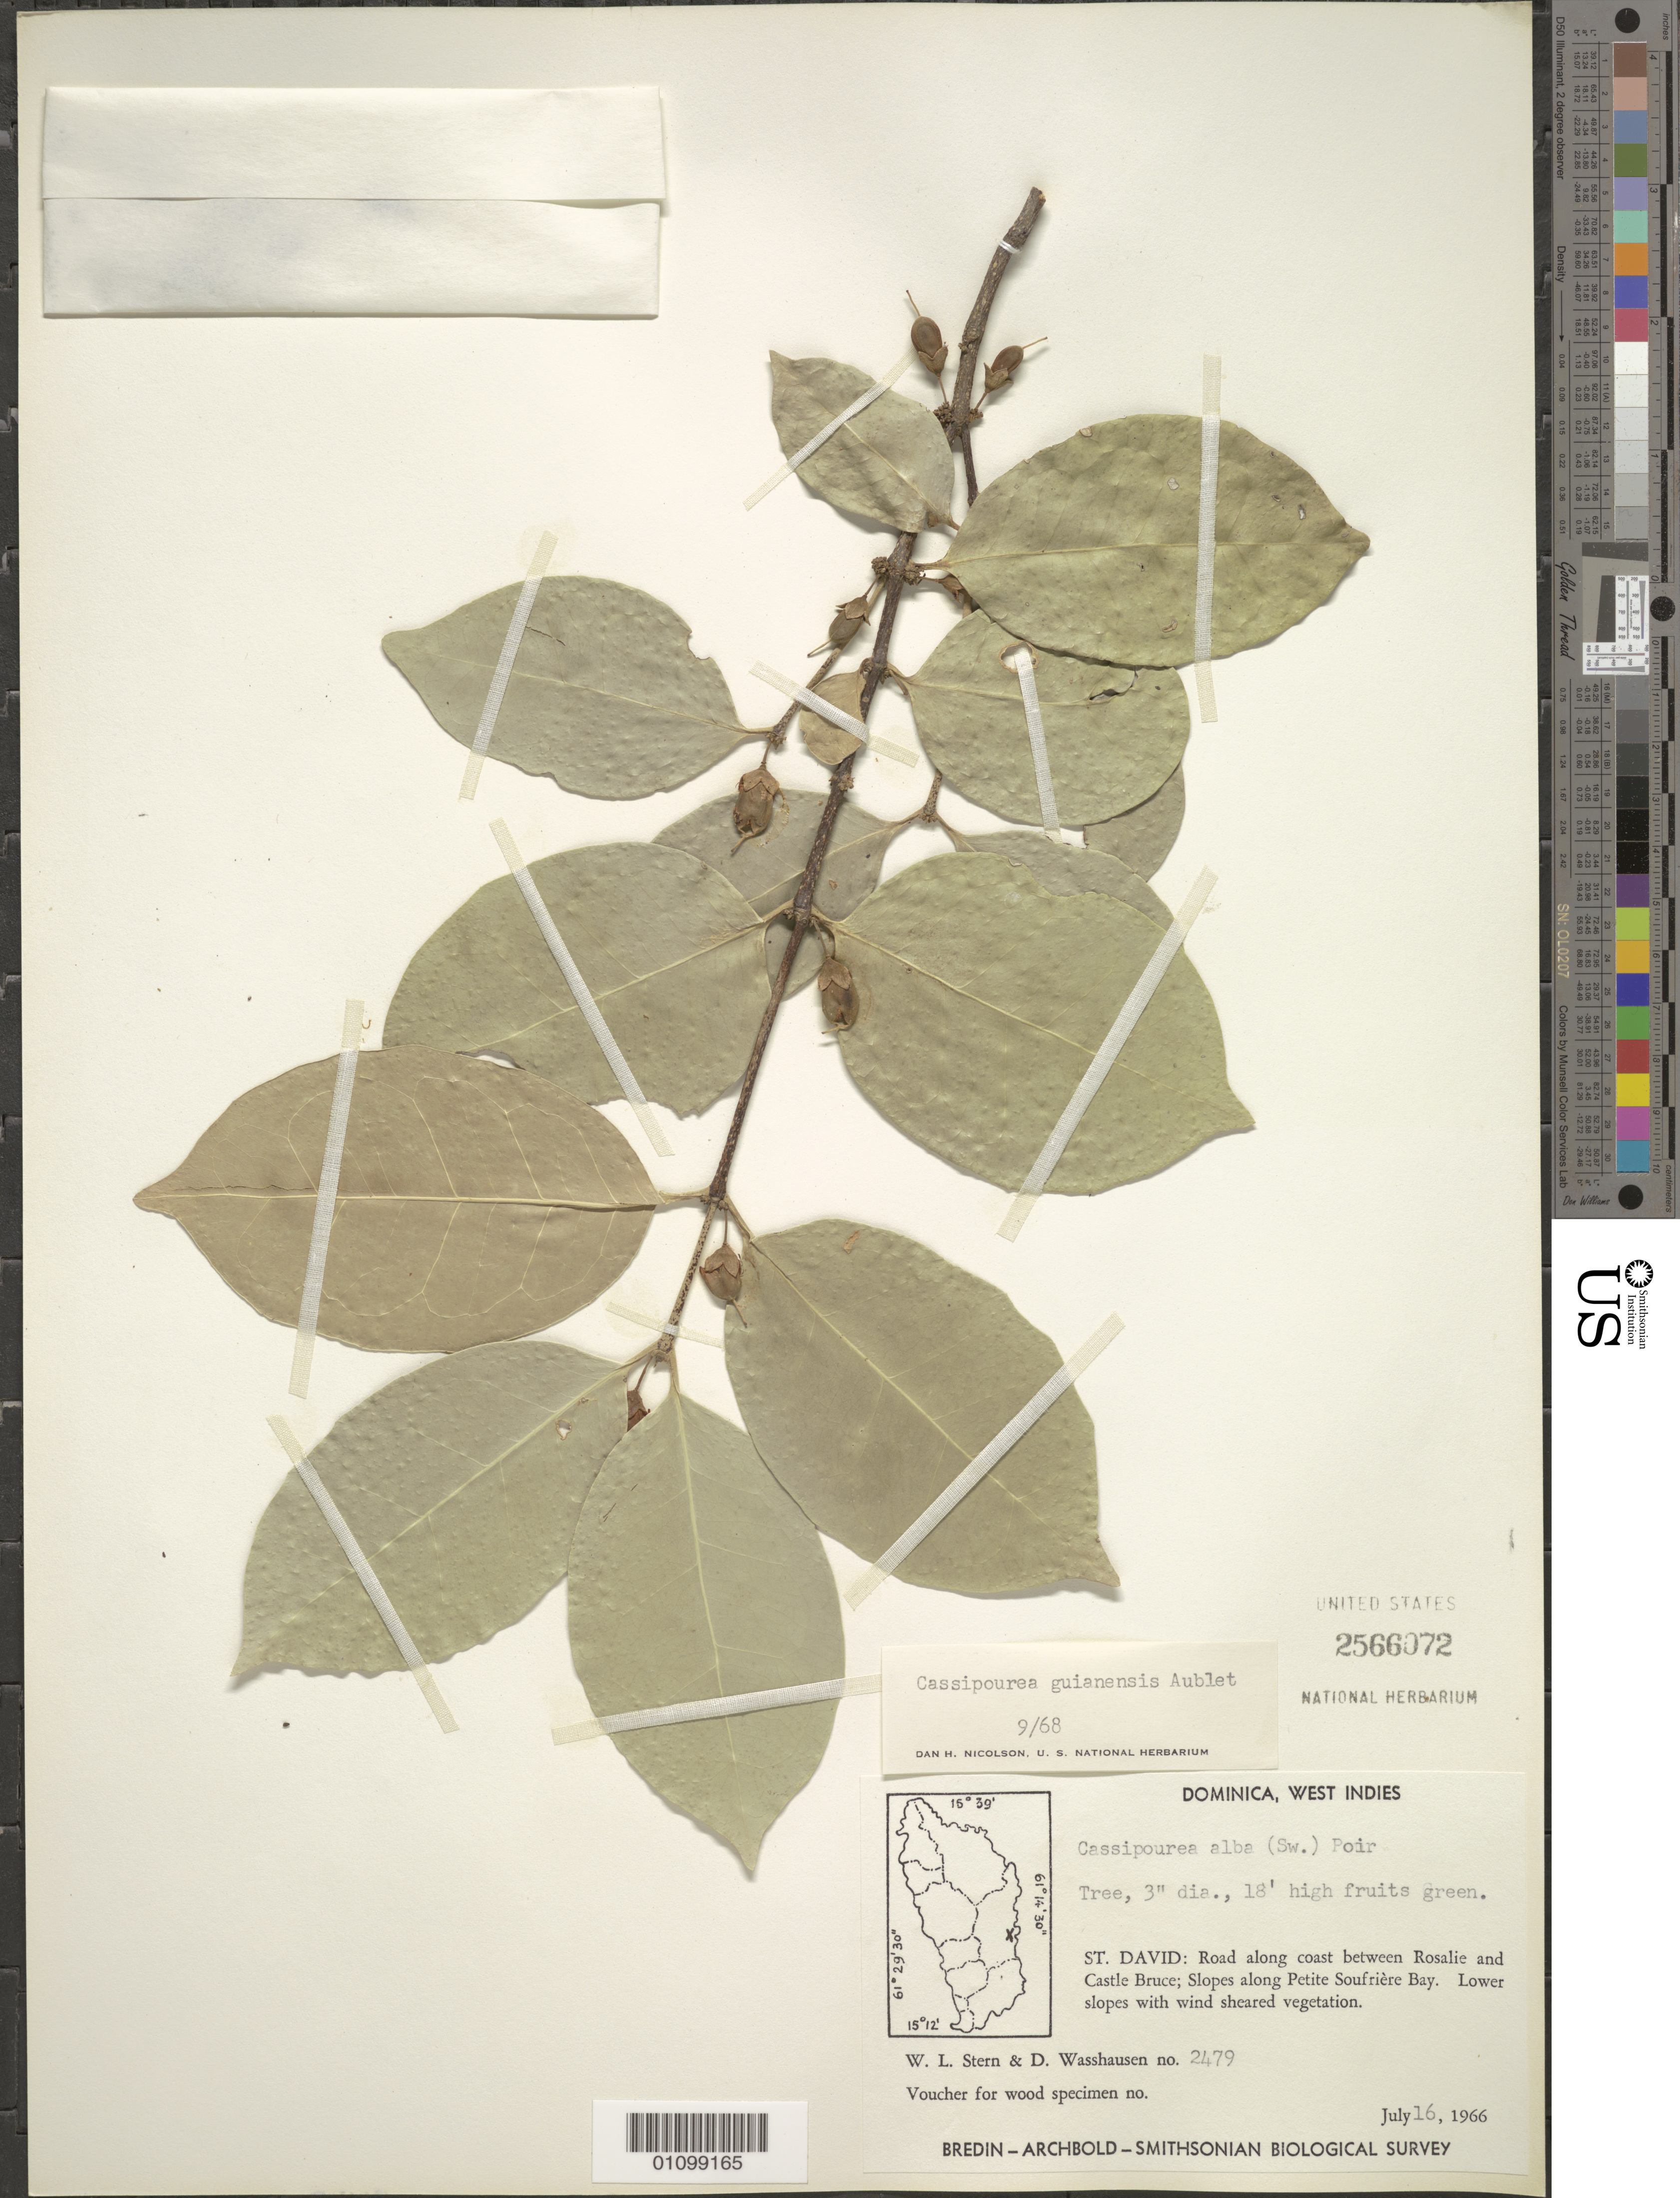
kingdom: Plantae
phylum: Tracheophyta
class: Magnoliopsida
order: Malpighiales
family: Rhizophoraceae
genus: Cassipourea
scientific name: Cassipourea guianensis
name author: Aubl.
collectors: W. L. Stern & D. C. Wasshausen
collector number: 2479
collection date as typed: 16 Jul 1966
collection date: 1966-07-16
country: Dominica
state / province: St. David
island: Dominica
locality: Road along coast between Rosalie and Castle Bruce; Slopes along Petite Soufriere Bay. Lower slopes with wind sheared vegetation.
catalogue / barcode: US 2566072